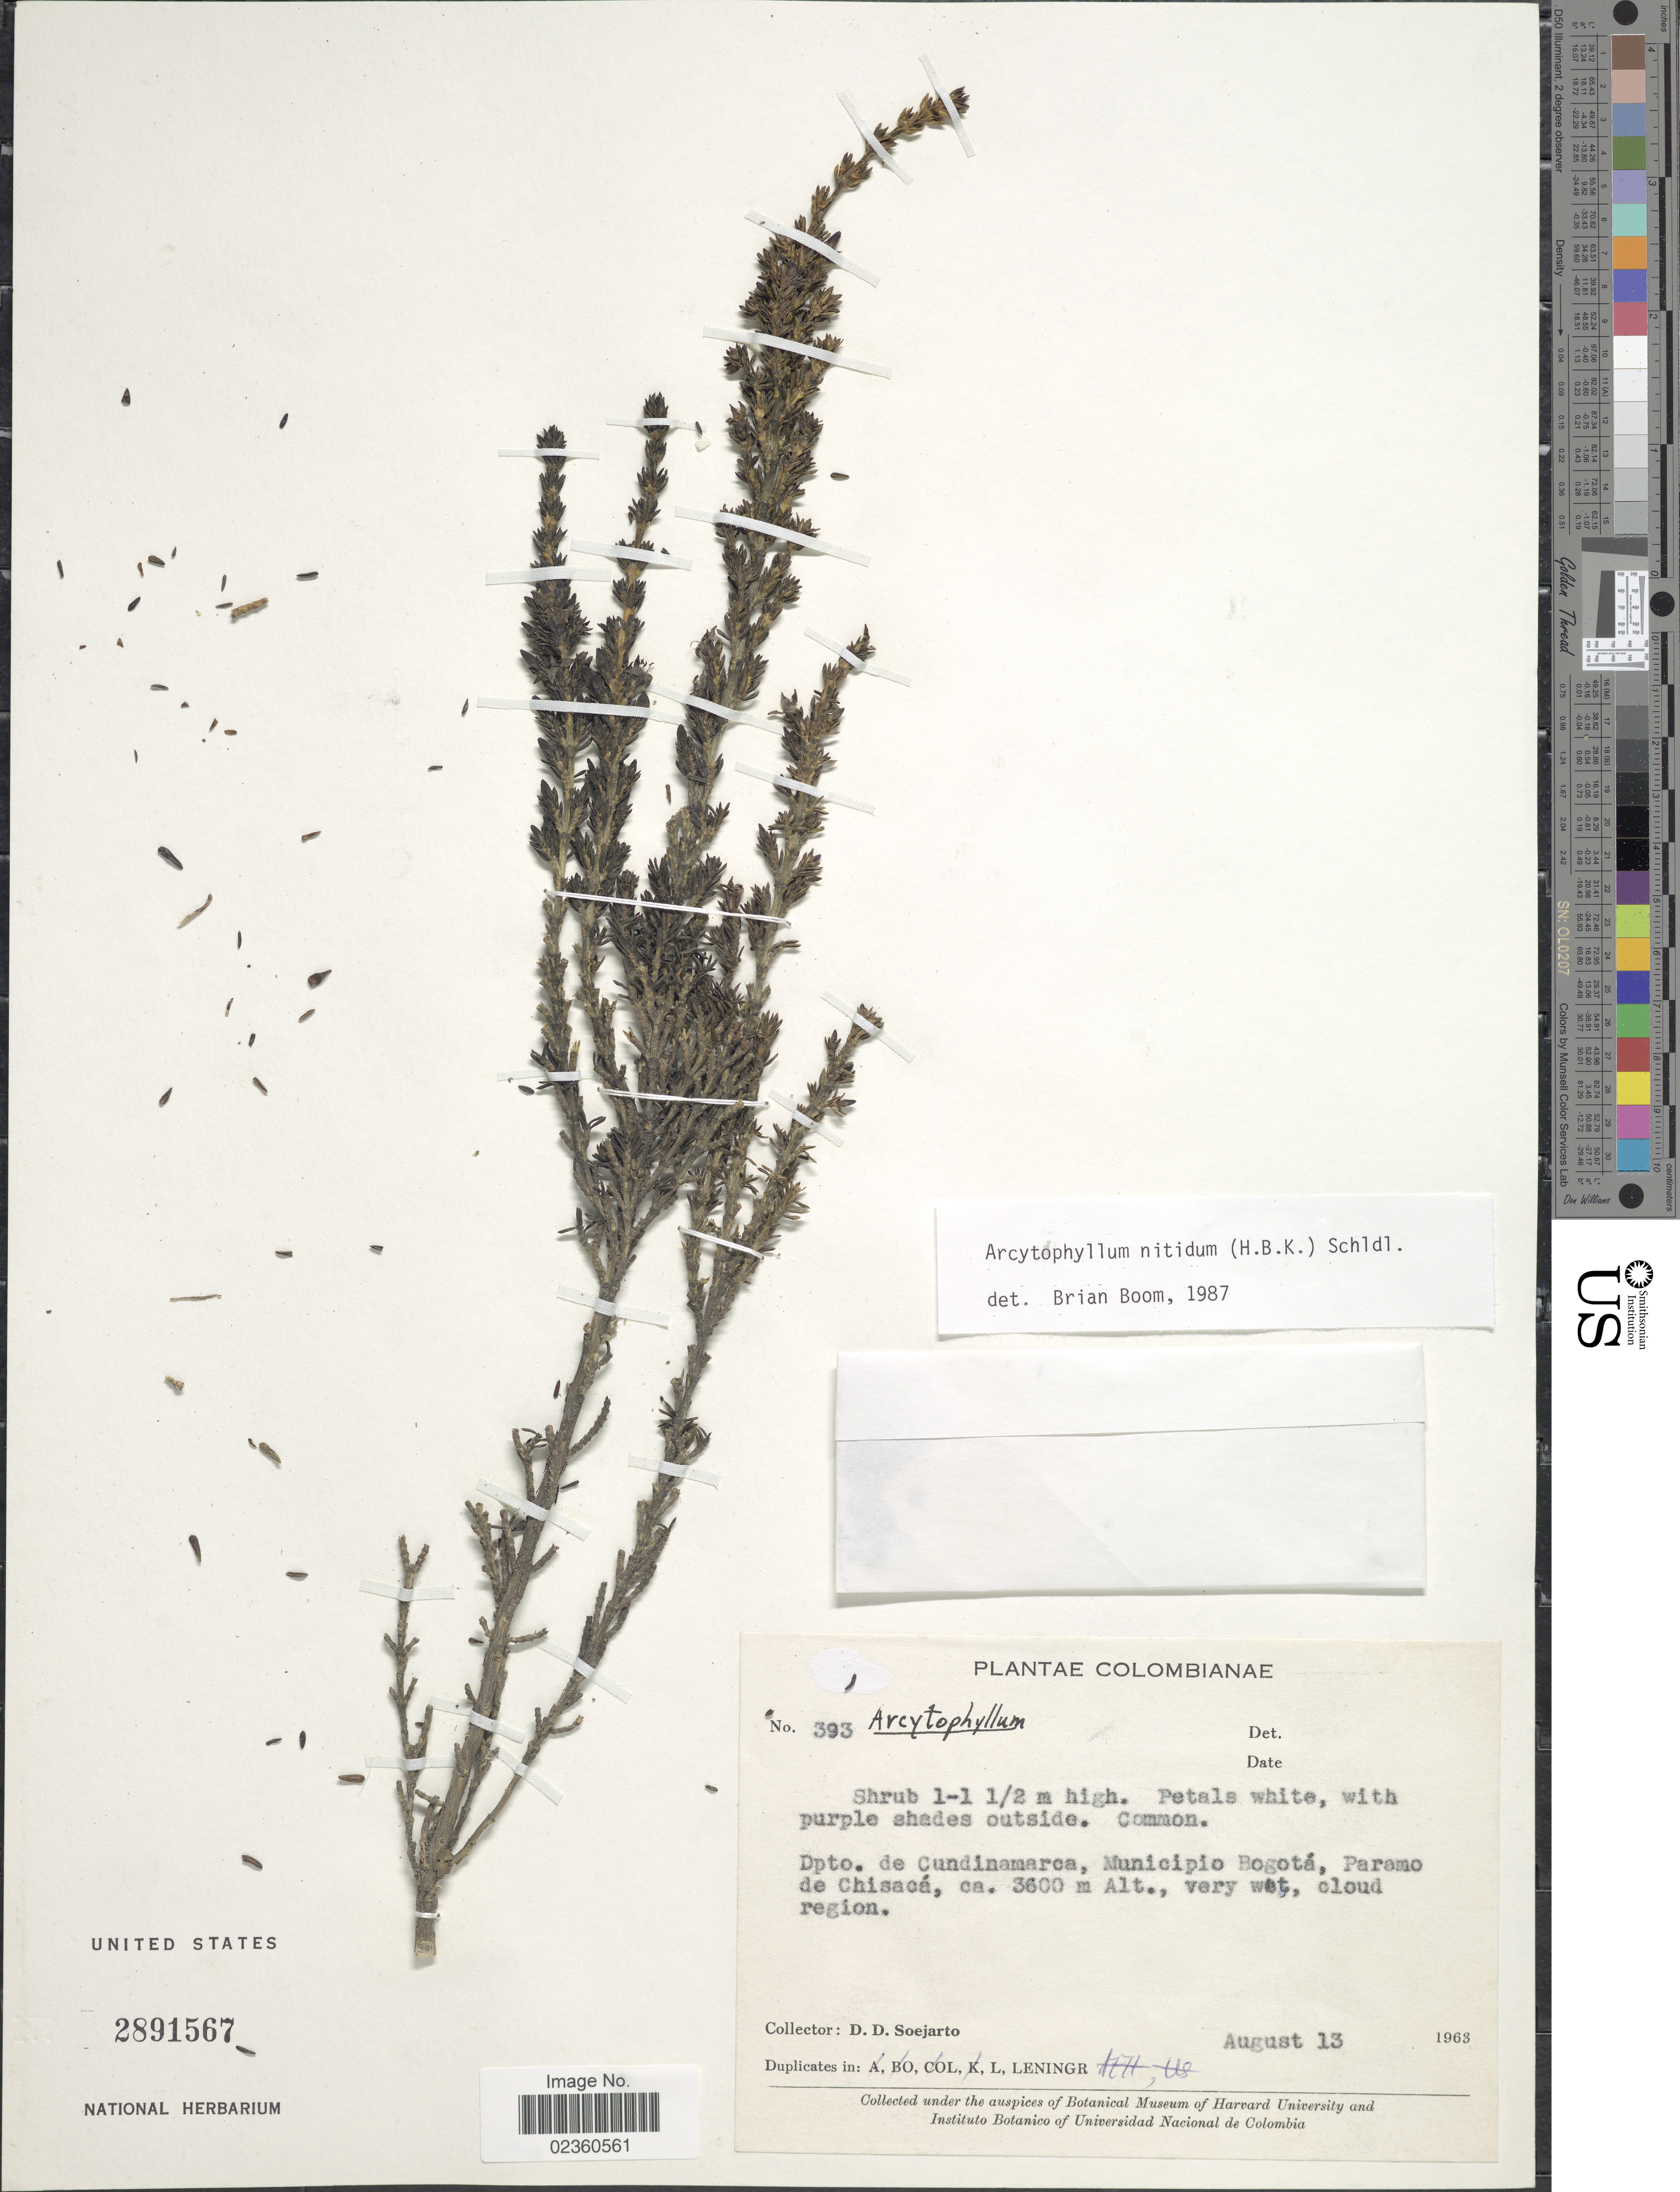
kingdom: Plantae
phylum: Tracheophyta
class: Magnoliopsida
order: Gentianales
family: Rubiaceae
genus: Arcytophyllum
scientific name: Arcytophyllum nitidum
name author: (Kunth) Schltdl.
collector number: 393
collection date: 1963-08-13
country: Colombia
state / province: Cundinamarca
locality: Dpto de Cundinamarca, Municipio Bogotá, Paramo de Chisacá., cloud region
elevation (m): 3600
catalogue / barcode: US 2891567